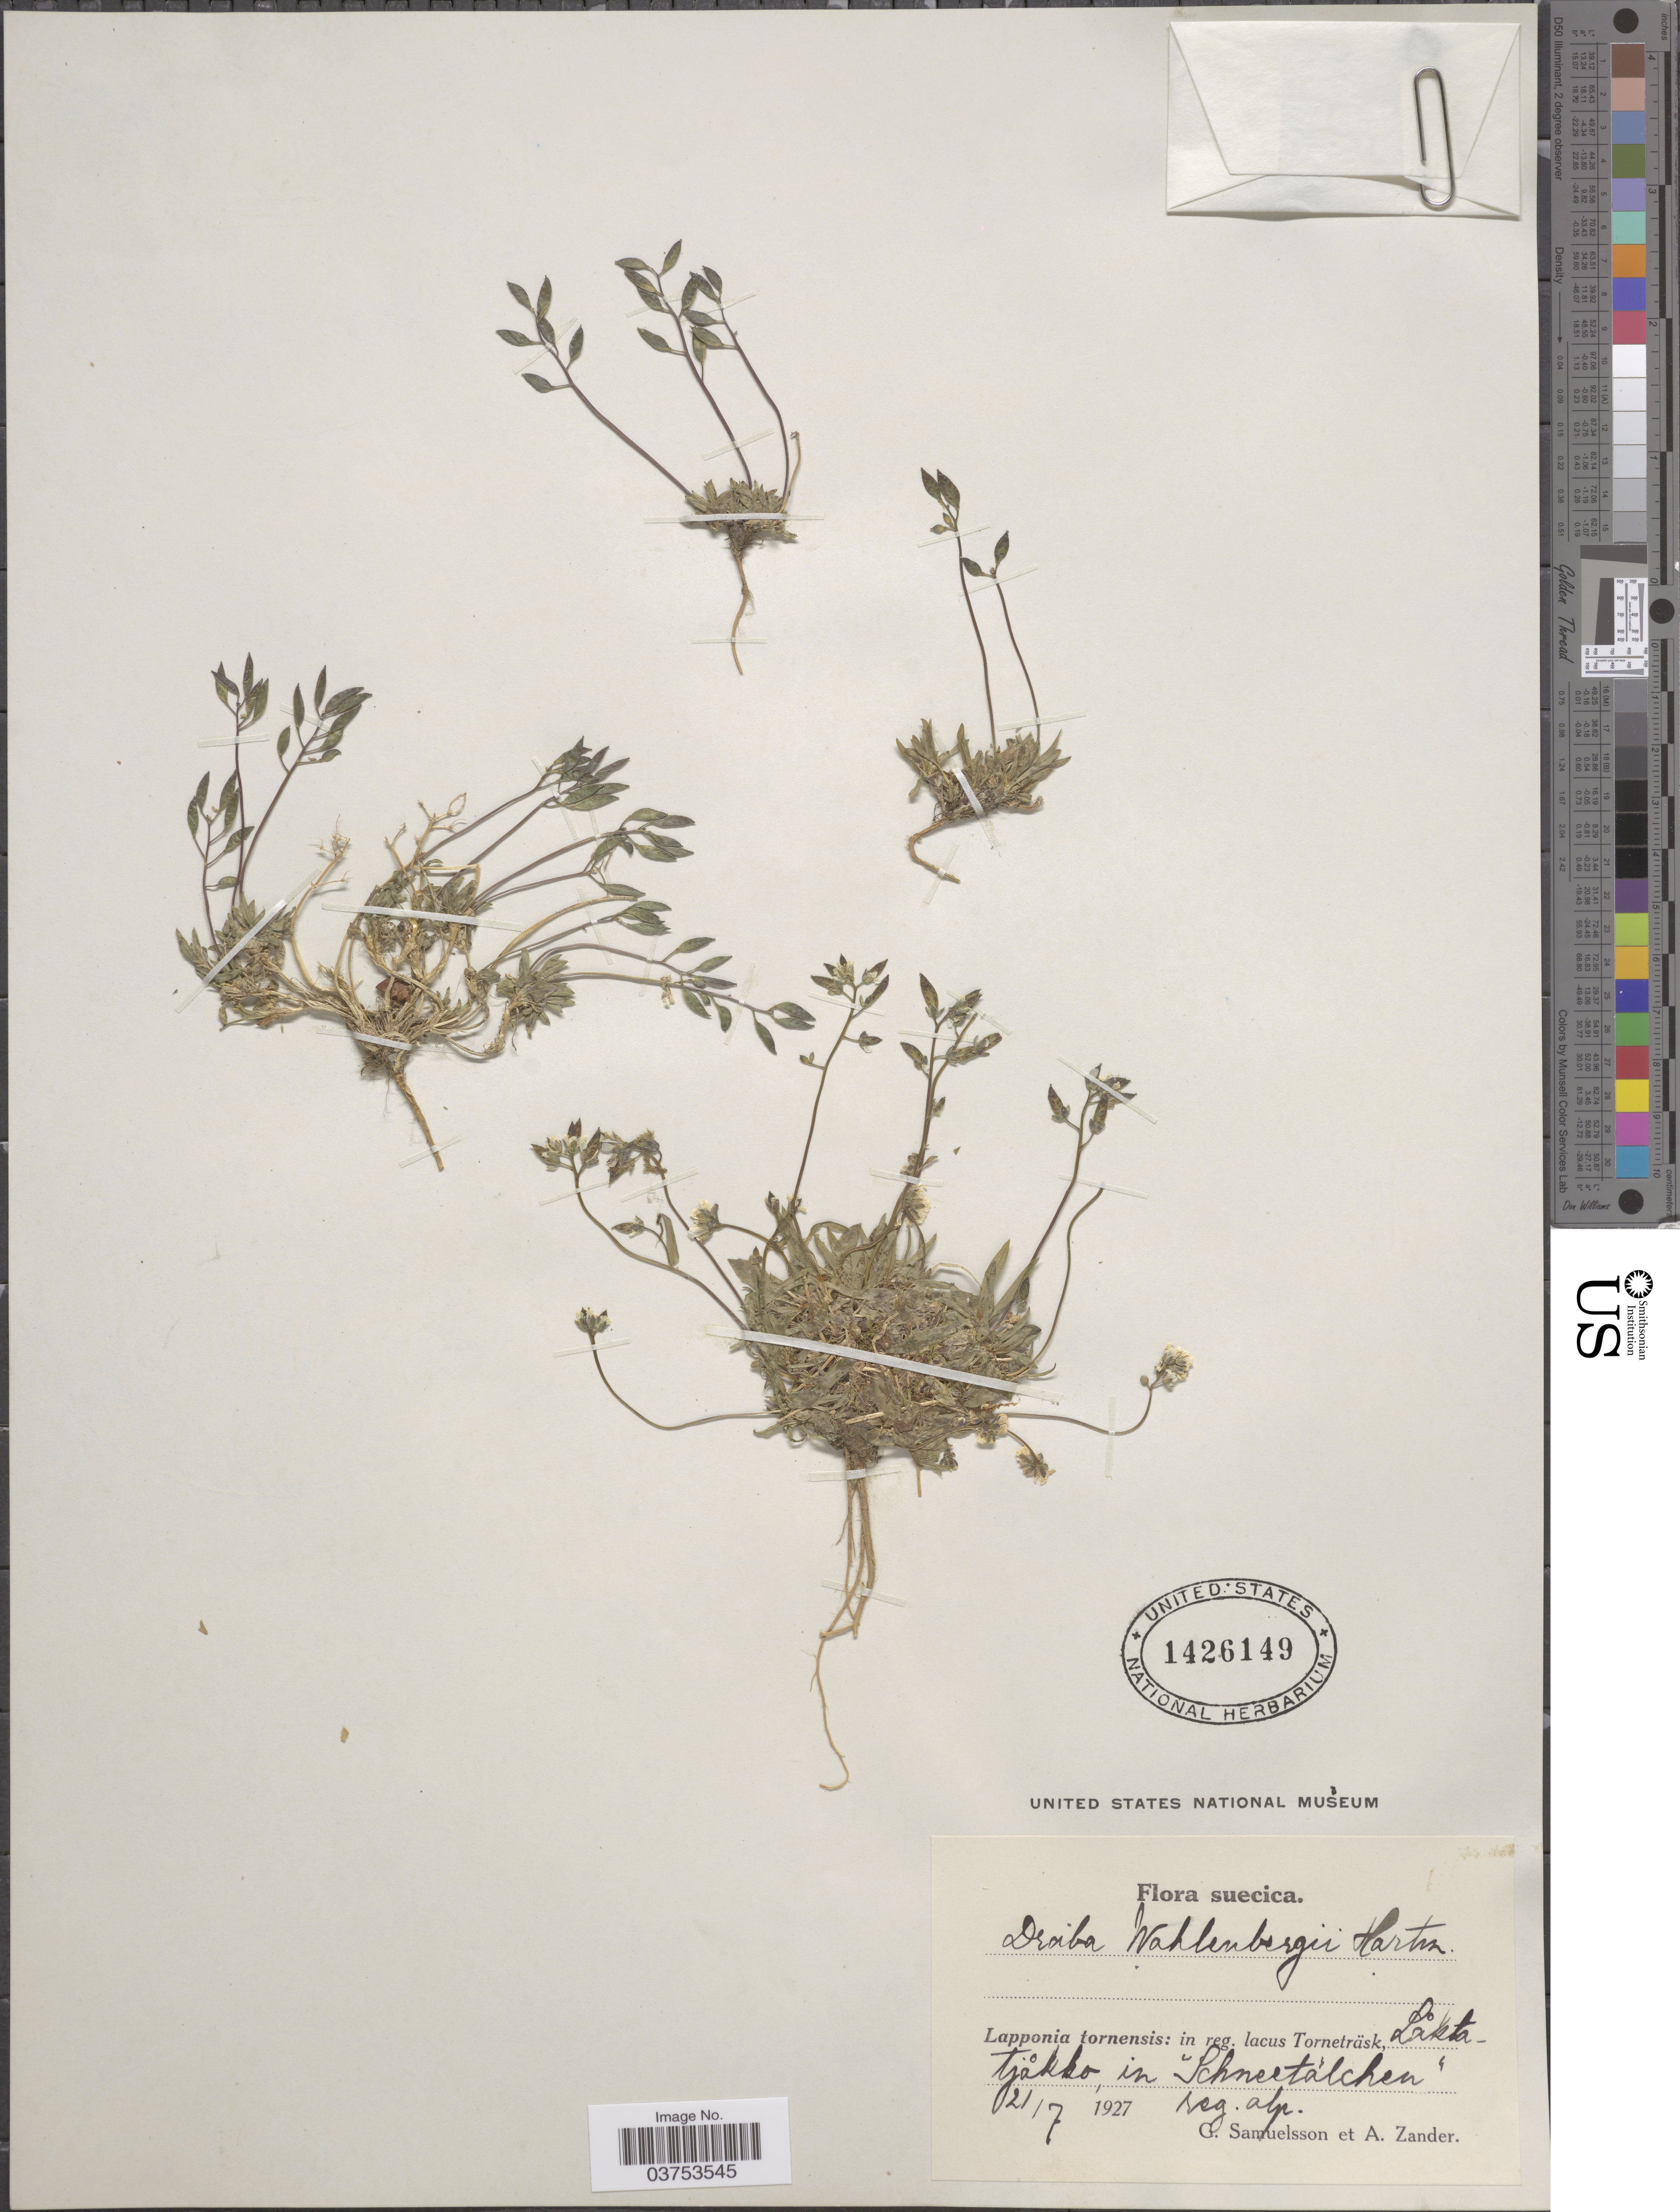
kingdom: Plantae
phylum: Tracheophyta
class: Magnoliopsida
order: Brassicales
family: Brassicaceae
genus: Draba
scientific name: Draba wahlenbergii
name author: Hartm.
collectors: G. Samuelsson & A. Zander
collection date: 1927-07-21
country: Sweden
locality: Suecica. Lapponia tornensis: in reg. lacus Torneträsk, Låktatjåkko, in "Schneetälchen" reg. alp.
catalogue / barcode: US 1426149